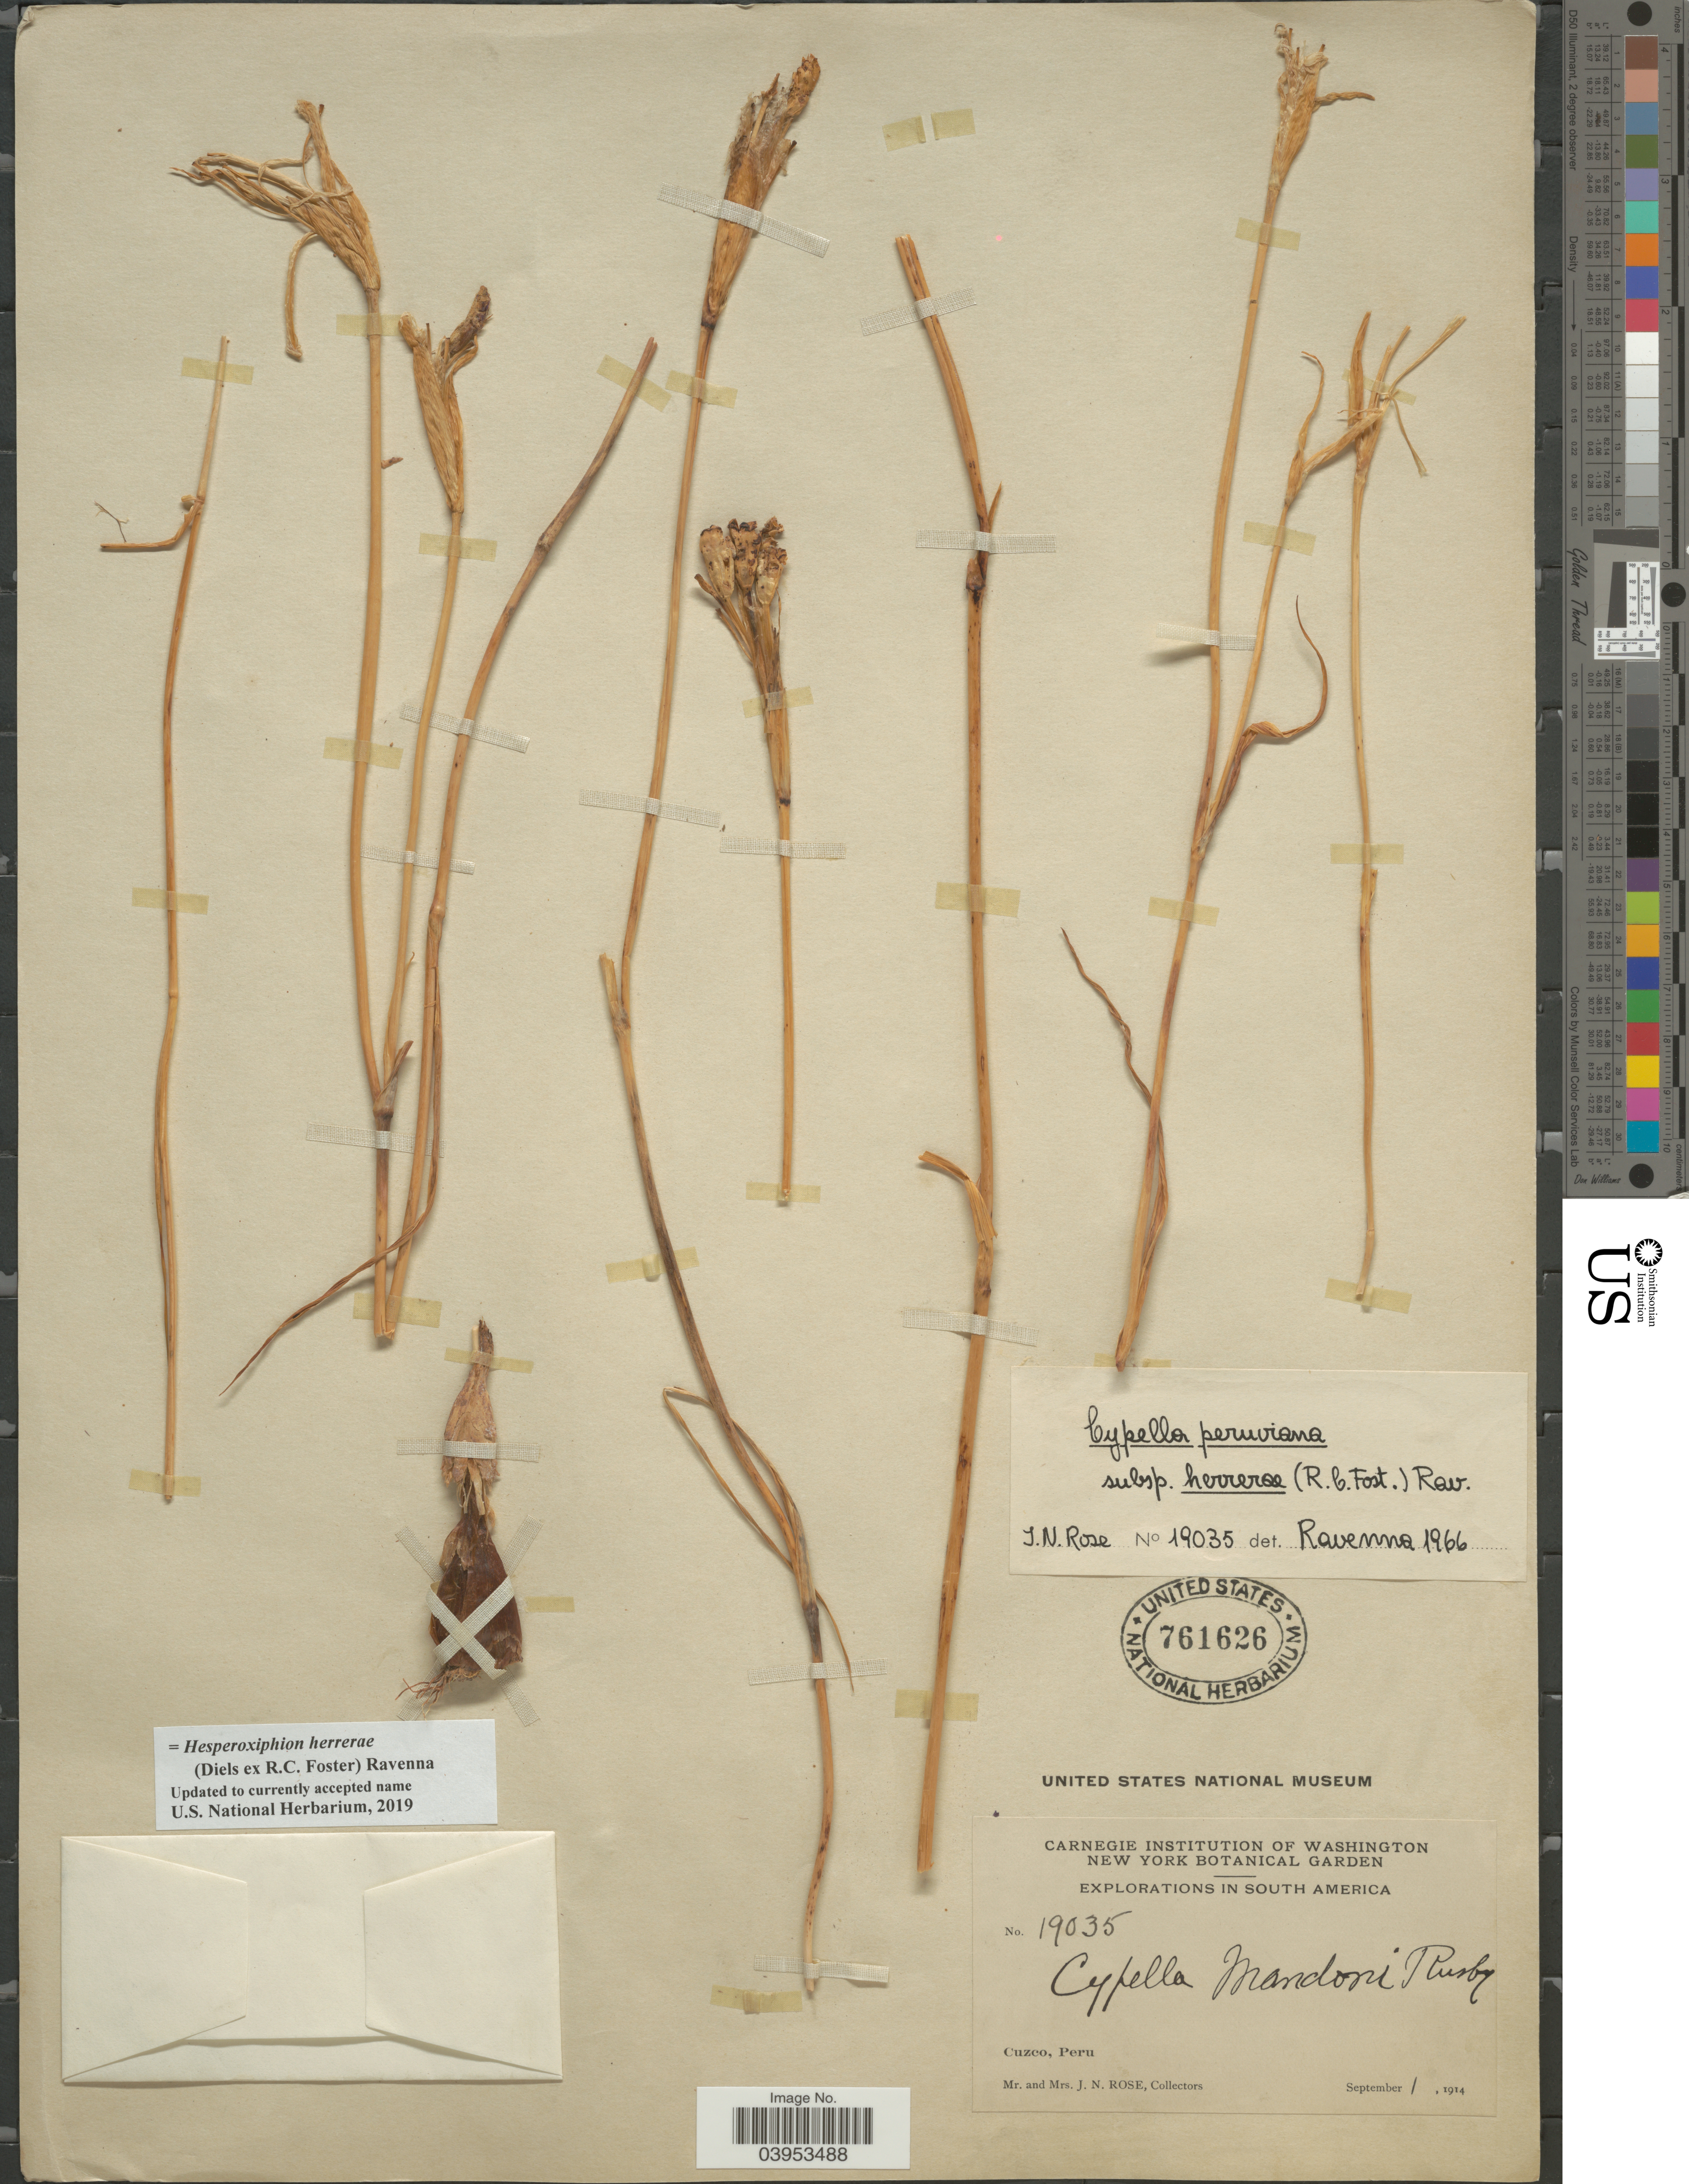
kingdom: Plantae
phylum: Tracheophyta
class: Liliopsida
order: Asparagales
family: Iridaceae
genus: Hesperoxiphion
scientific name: Hesperoxiphion herrerae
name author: (R.C. Foster) Ravenna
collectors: J. N. Rose & L. B. Rose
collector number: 19035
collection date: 1914-09-01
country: Peru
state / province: Cusco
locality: Cuzco.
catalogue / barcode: US 761626